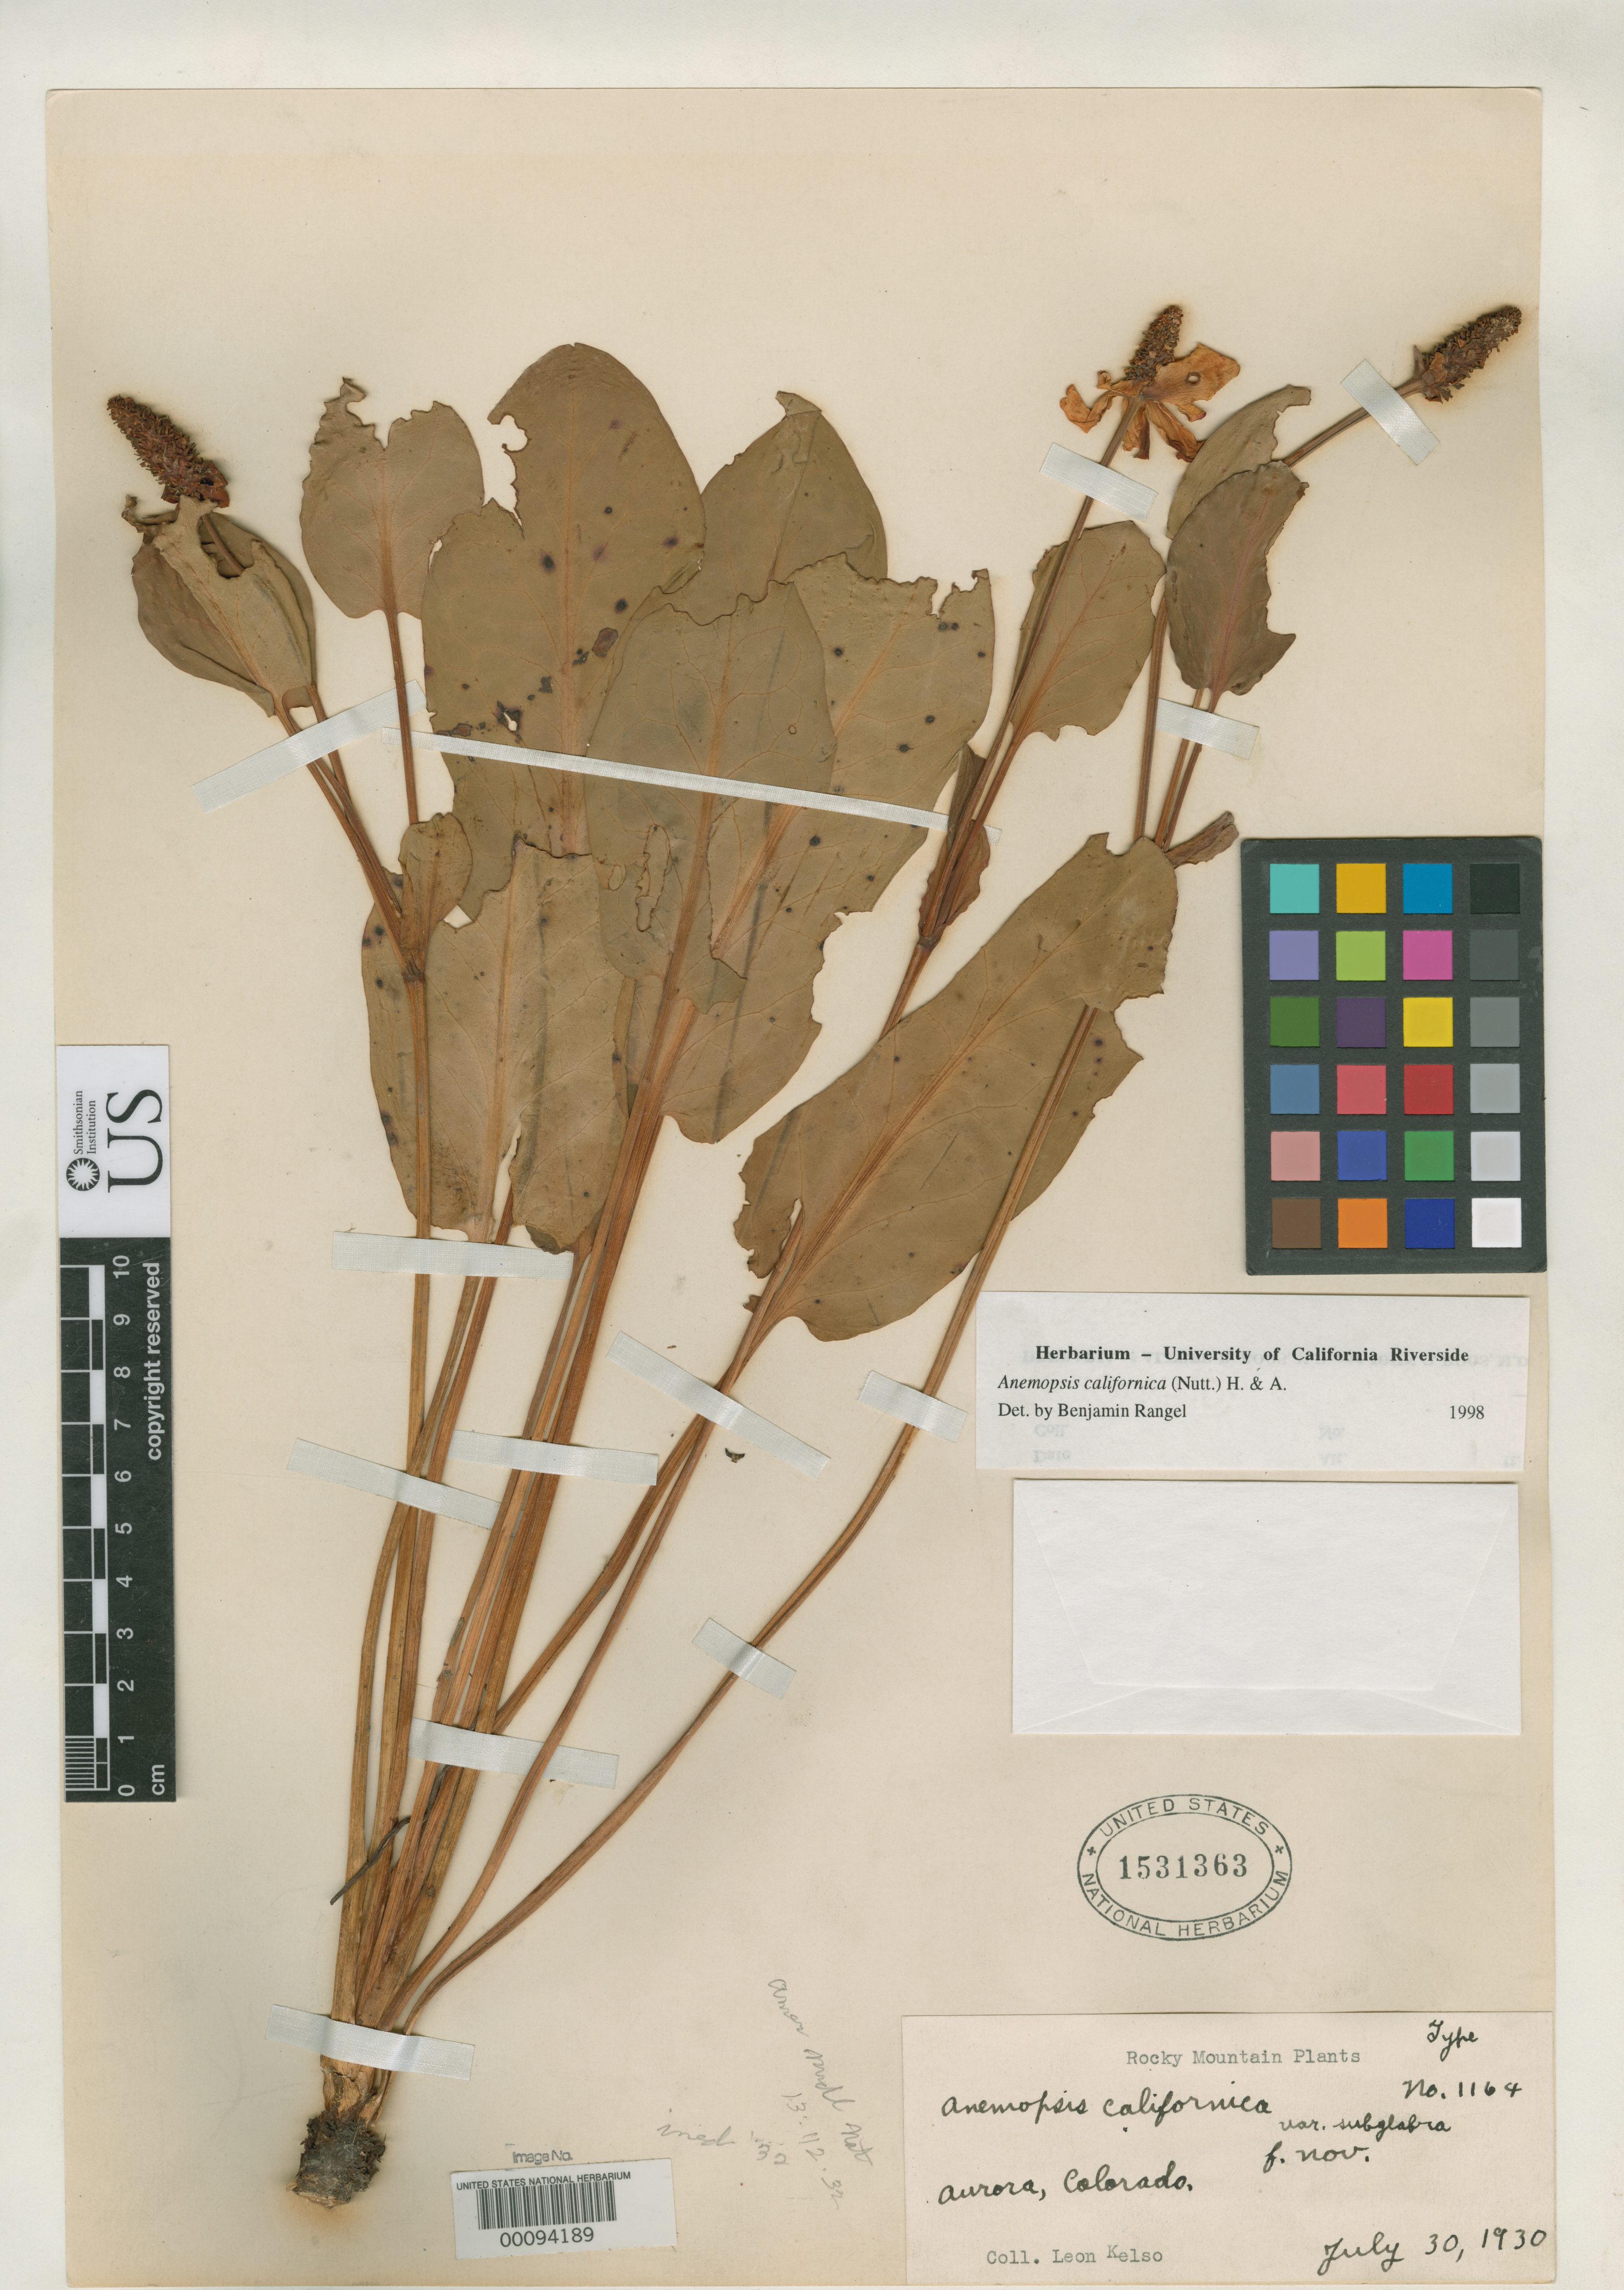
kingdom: Plantae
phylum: Tracheophyta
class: Magnoliopsida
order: Piperales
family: Saururaceae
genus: Anemopsis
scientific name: Anemopsis californica var. subglabra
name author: Kelso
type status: Holotype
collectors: L. H. Kelso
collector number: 1164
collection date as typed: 30 Jul 1930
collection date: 1930-07-30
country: United States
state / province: Colorado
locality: Aurora, Bluff Lake.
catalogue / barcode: US 1531363